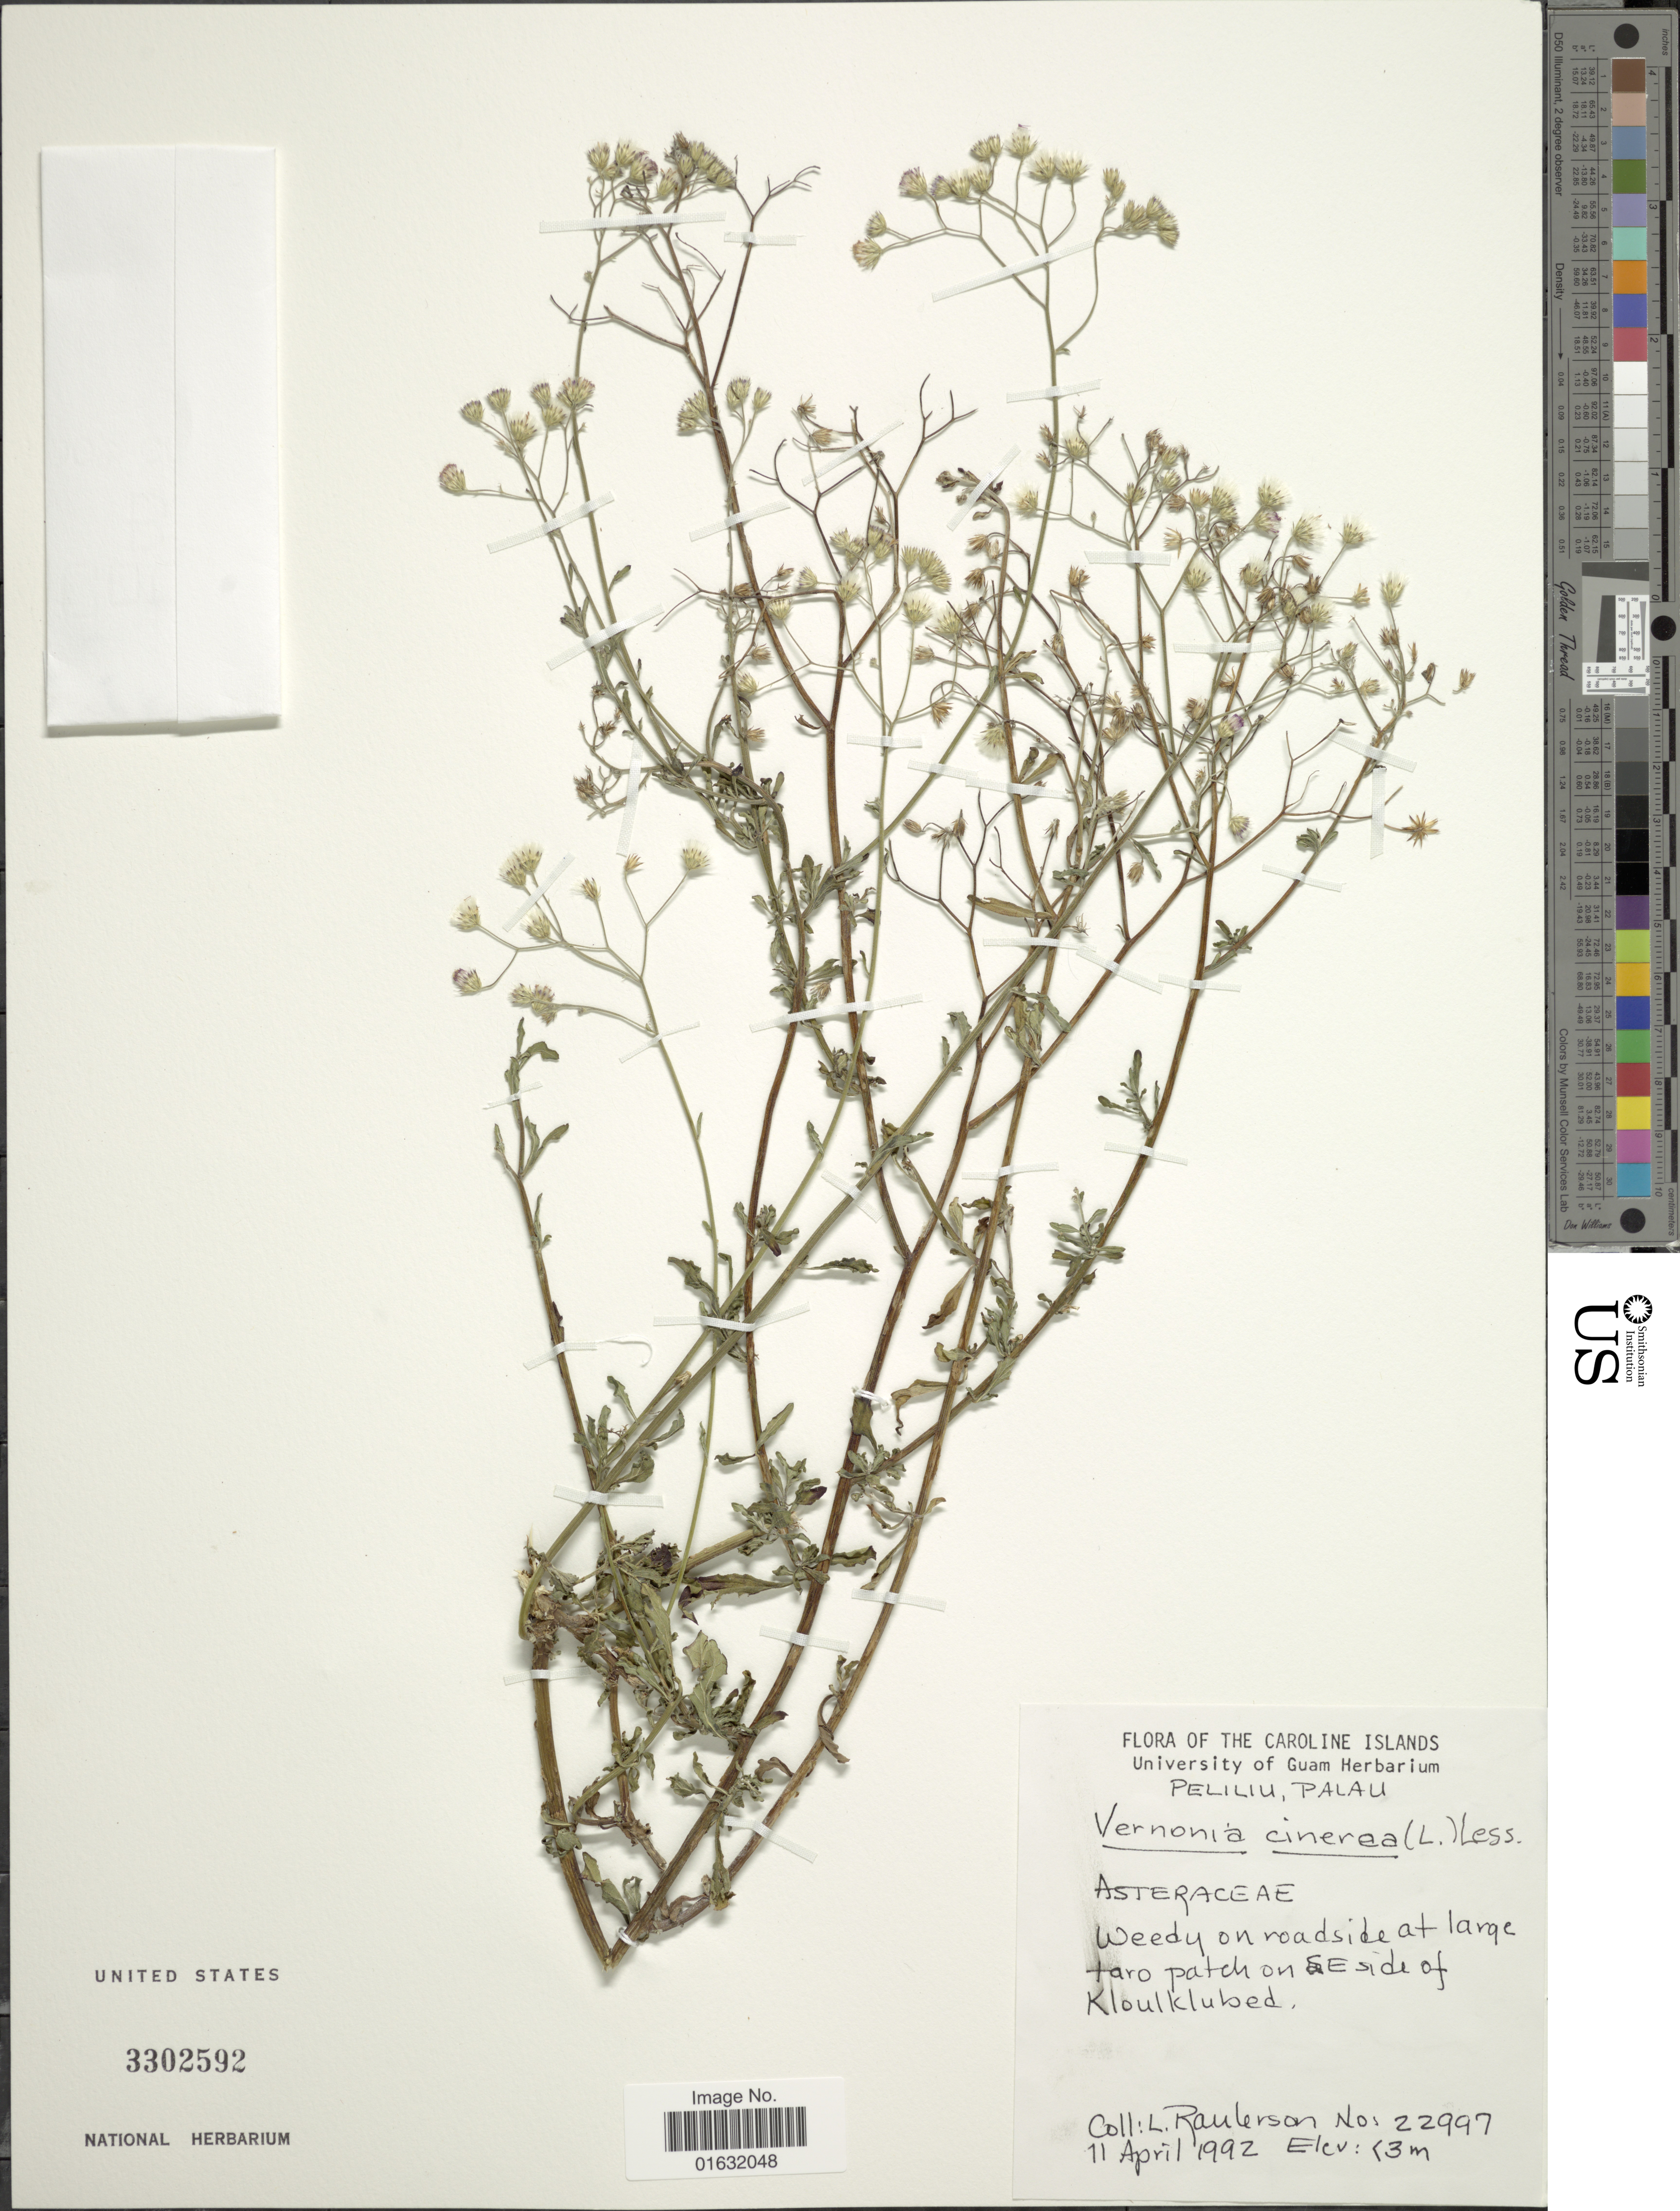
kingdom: Plantae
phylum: Tracheophyta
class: Magnoliopsida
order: Asterales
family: Asteraceae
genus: Cyanthillium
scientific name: Cyanthillium cinereum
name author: (L.) H. Rob.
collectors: L. Raulerson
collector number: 22997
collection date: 1922-04-11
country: Palau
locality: The Carloine Islands, Peliliu, Palau, Weedy roadside at large Taro patch on SE side of Kloilklubed.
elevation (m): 3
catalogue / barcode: US 3302592